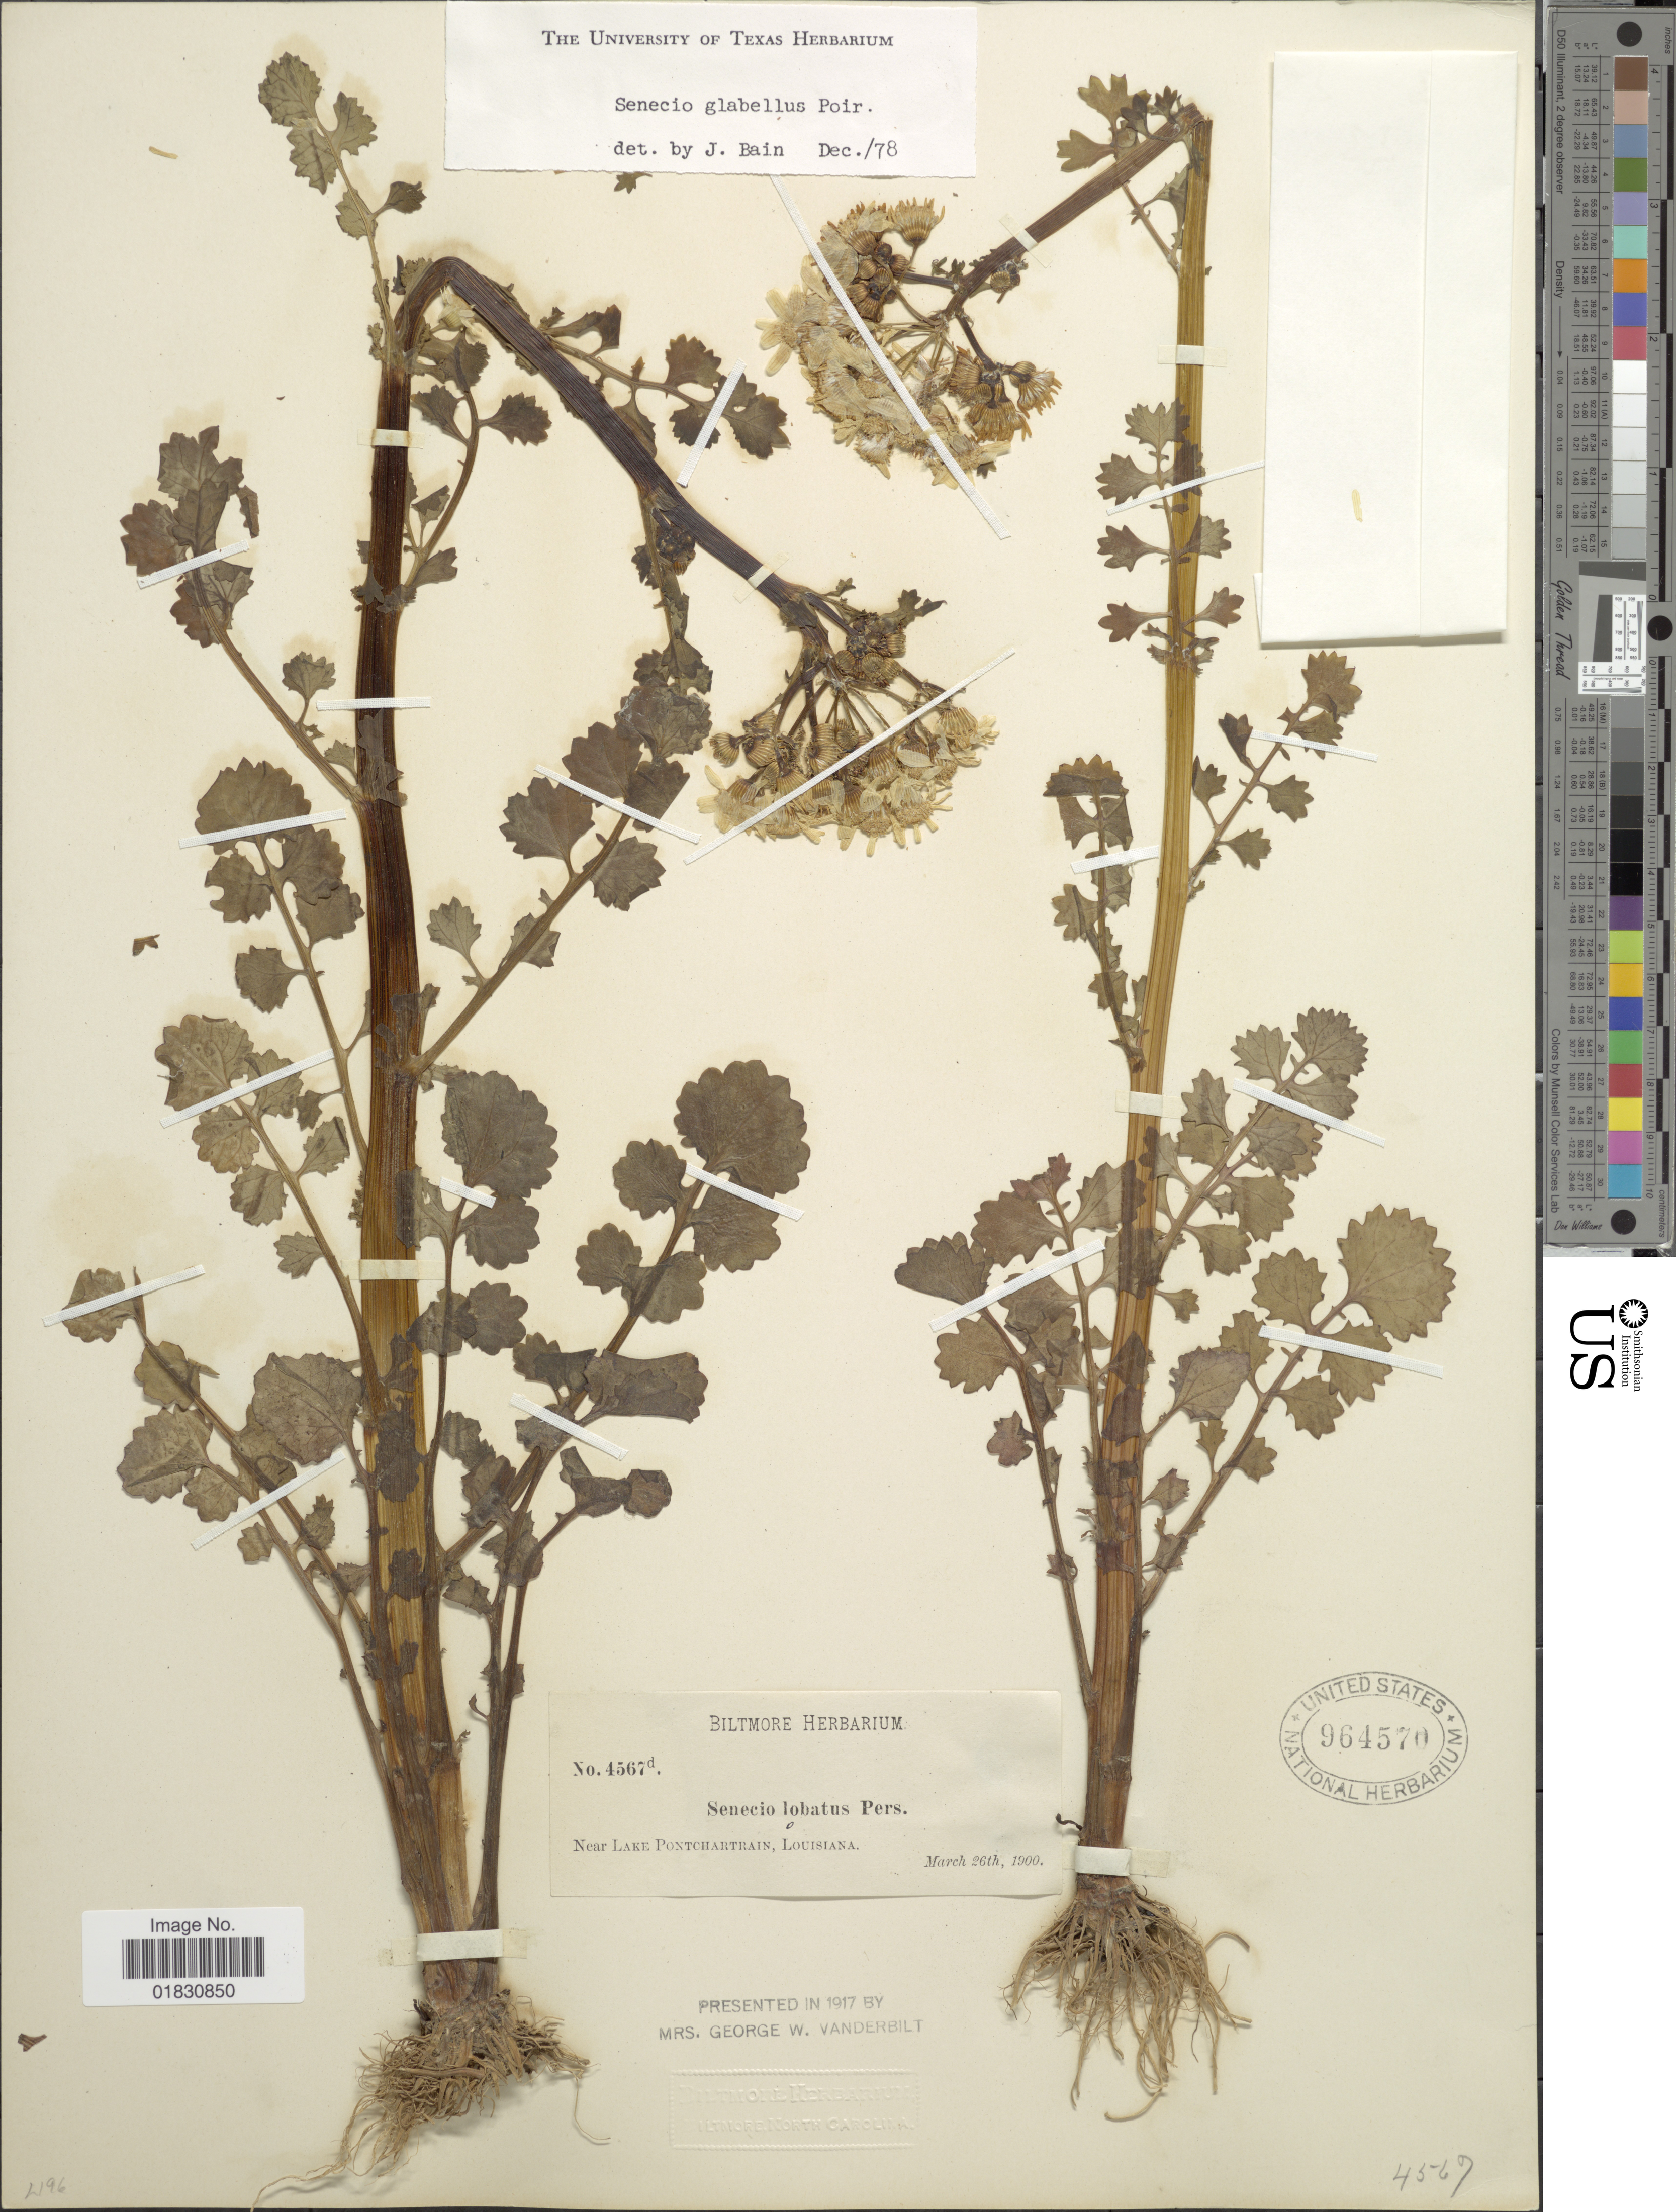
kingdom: Plantae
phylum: Tracheophyta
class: Magnoliopsida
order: Asterales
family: Asteraceae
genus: Packera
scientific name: Packera glabella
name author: (Poir.) C. Jeffrey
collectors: ex herb. Biltmore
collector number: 4567d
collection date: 1900-03-26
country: United States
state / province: Louisiana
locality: Near Lake Pontchartrain, Louisiana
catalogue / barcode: US 964570